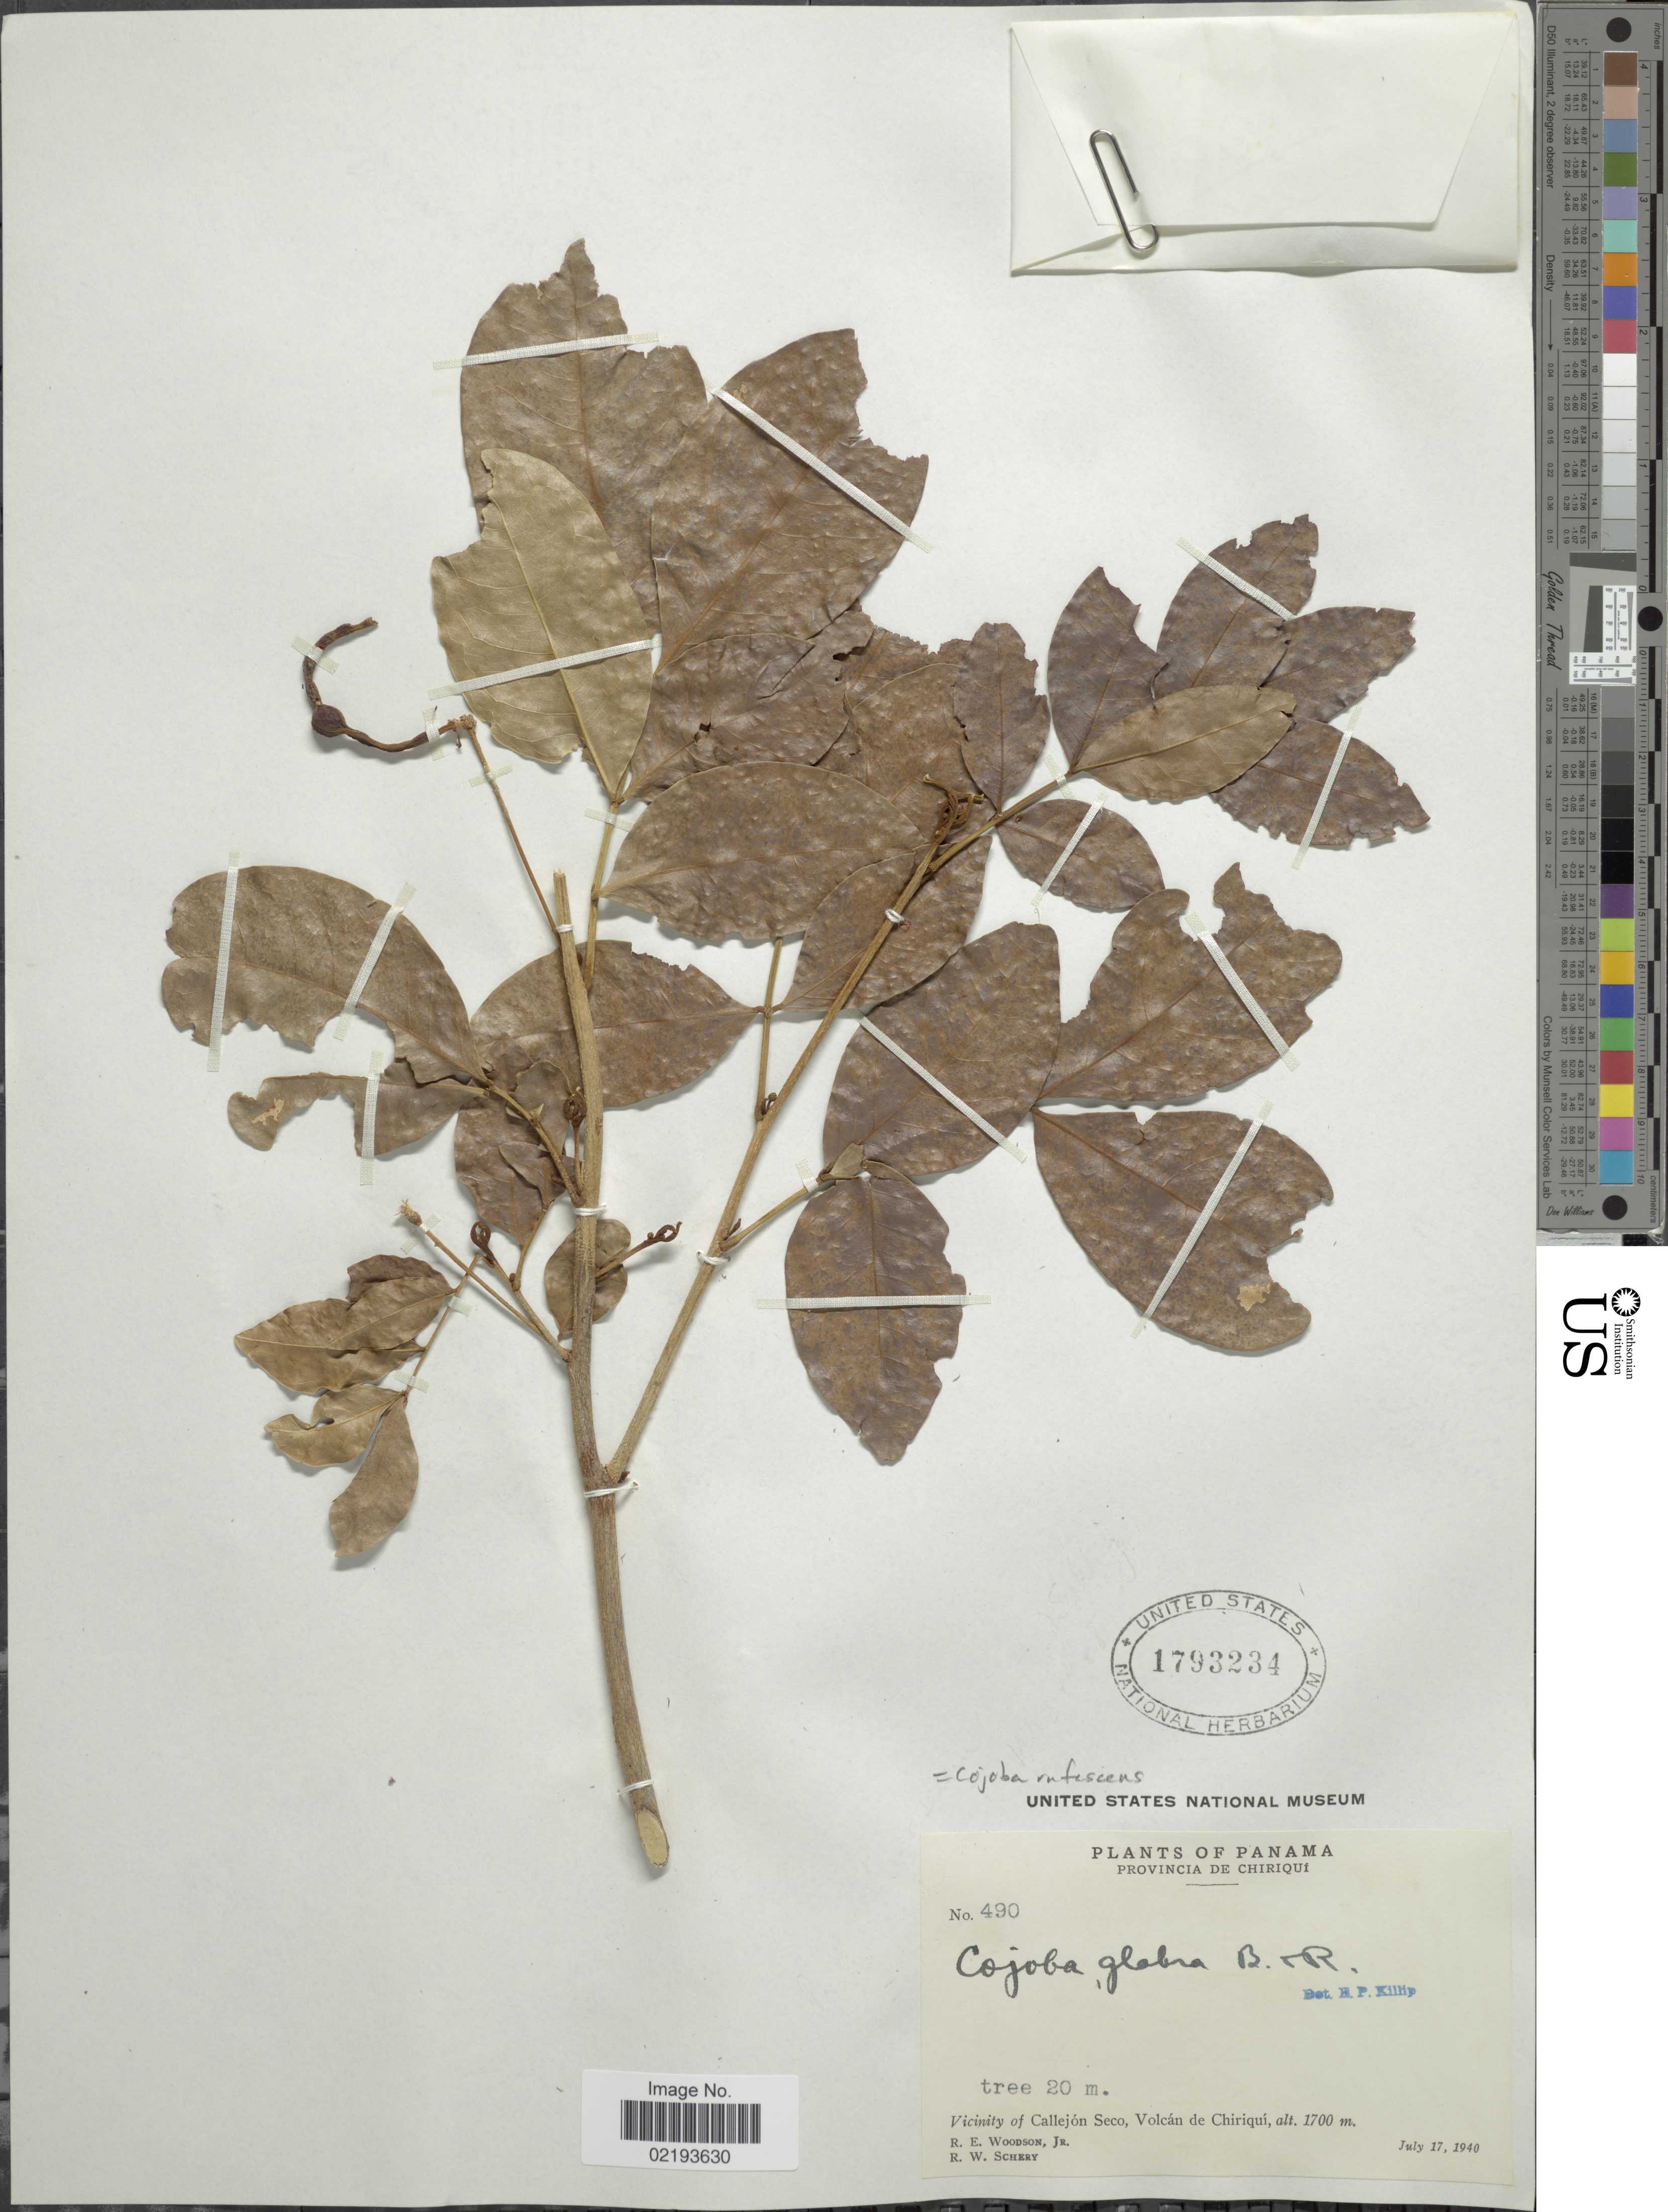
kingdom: Plantae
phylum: Tracheophyta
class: Magnoliopsida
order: Fabales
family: Fabaceae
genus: Cojoba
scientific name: Cojoba rufescens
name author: (Benth.) Britton & Rose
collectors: R. E. Woodson & R. W. Schery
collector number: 490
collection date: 1940-07-17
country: Panama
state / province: Chiriqui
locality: Vicinity of Callejón Seco, Volcan de Chiriquí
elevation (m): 1700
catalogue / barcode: US 1793234